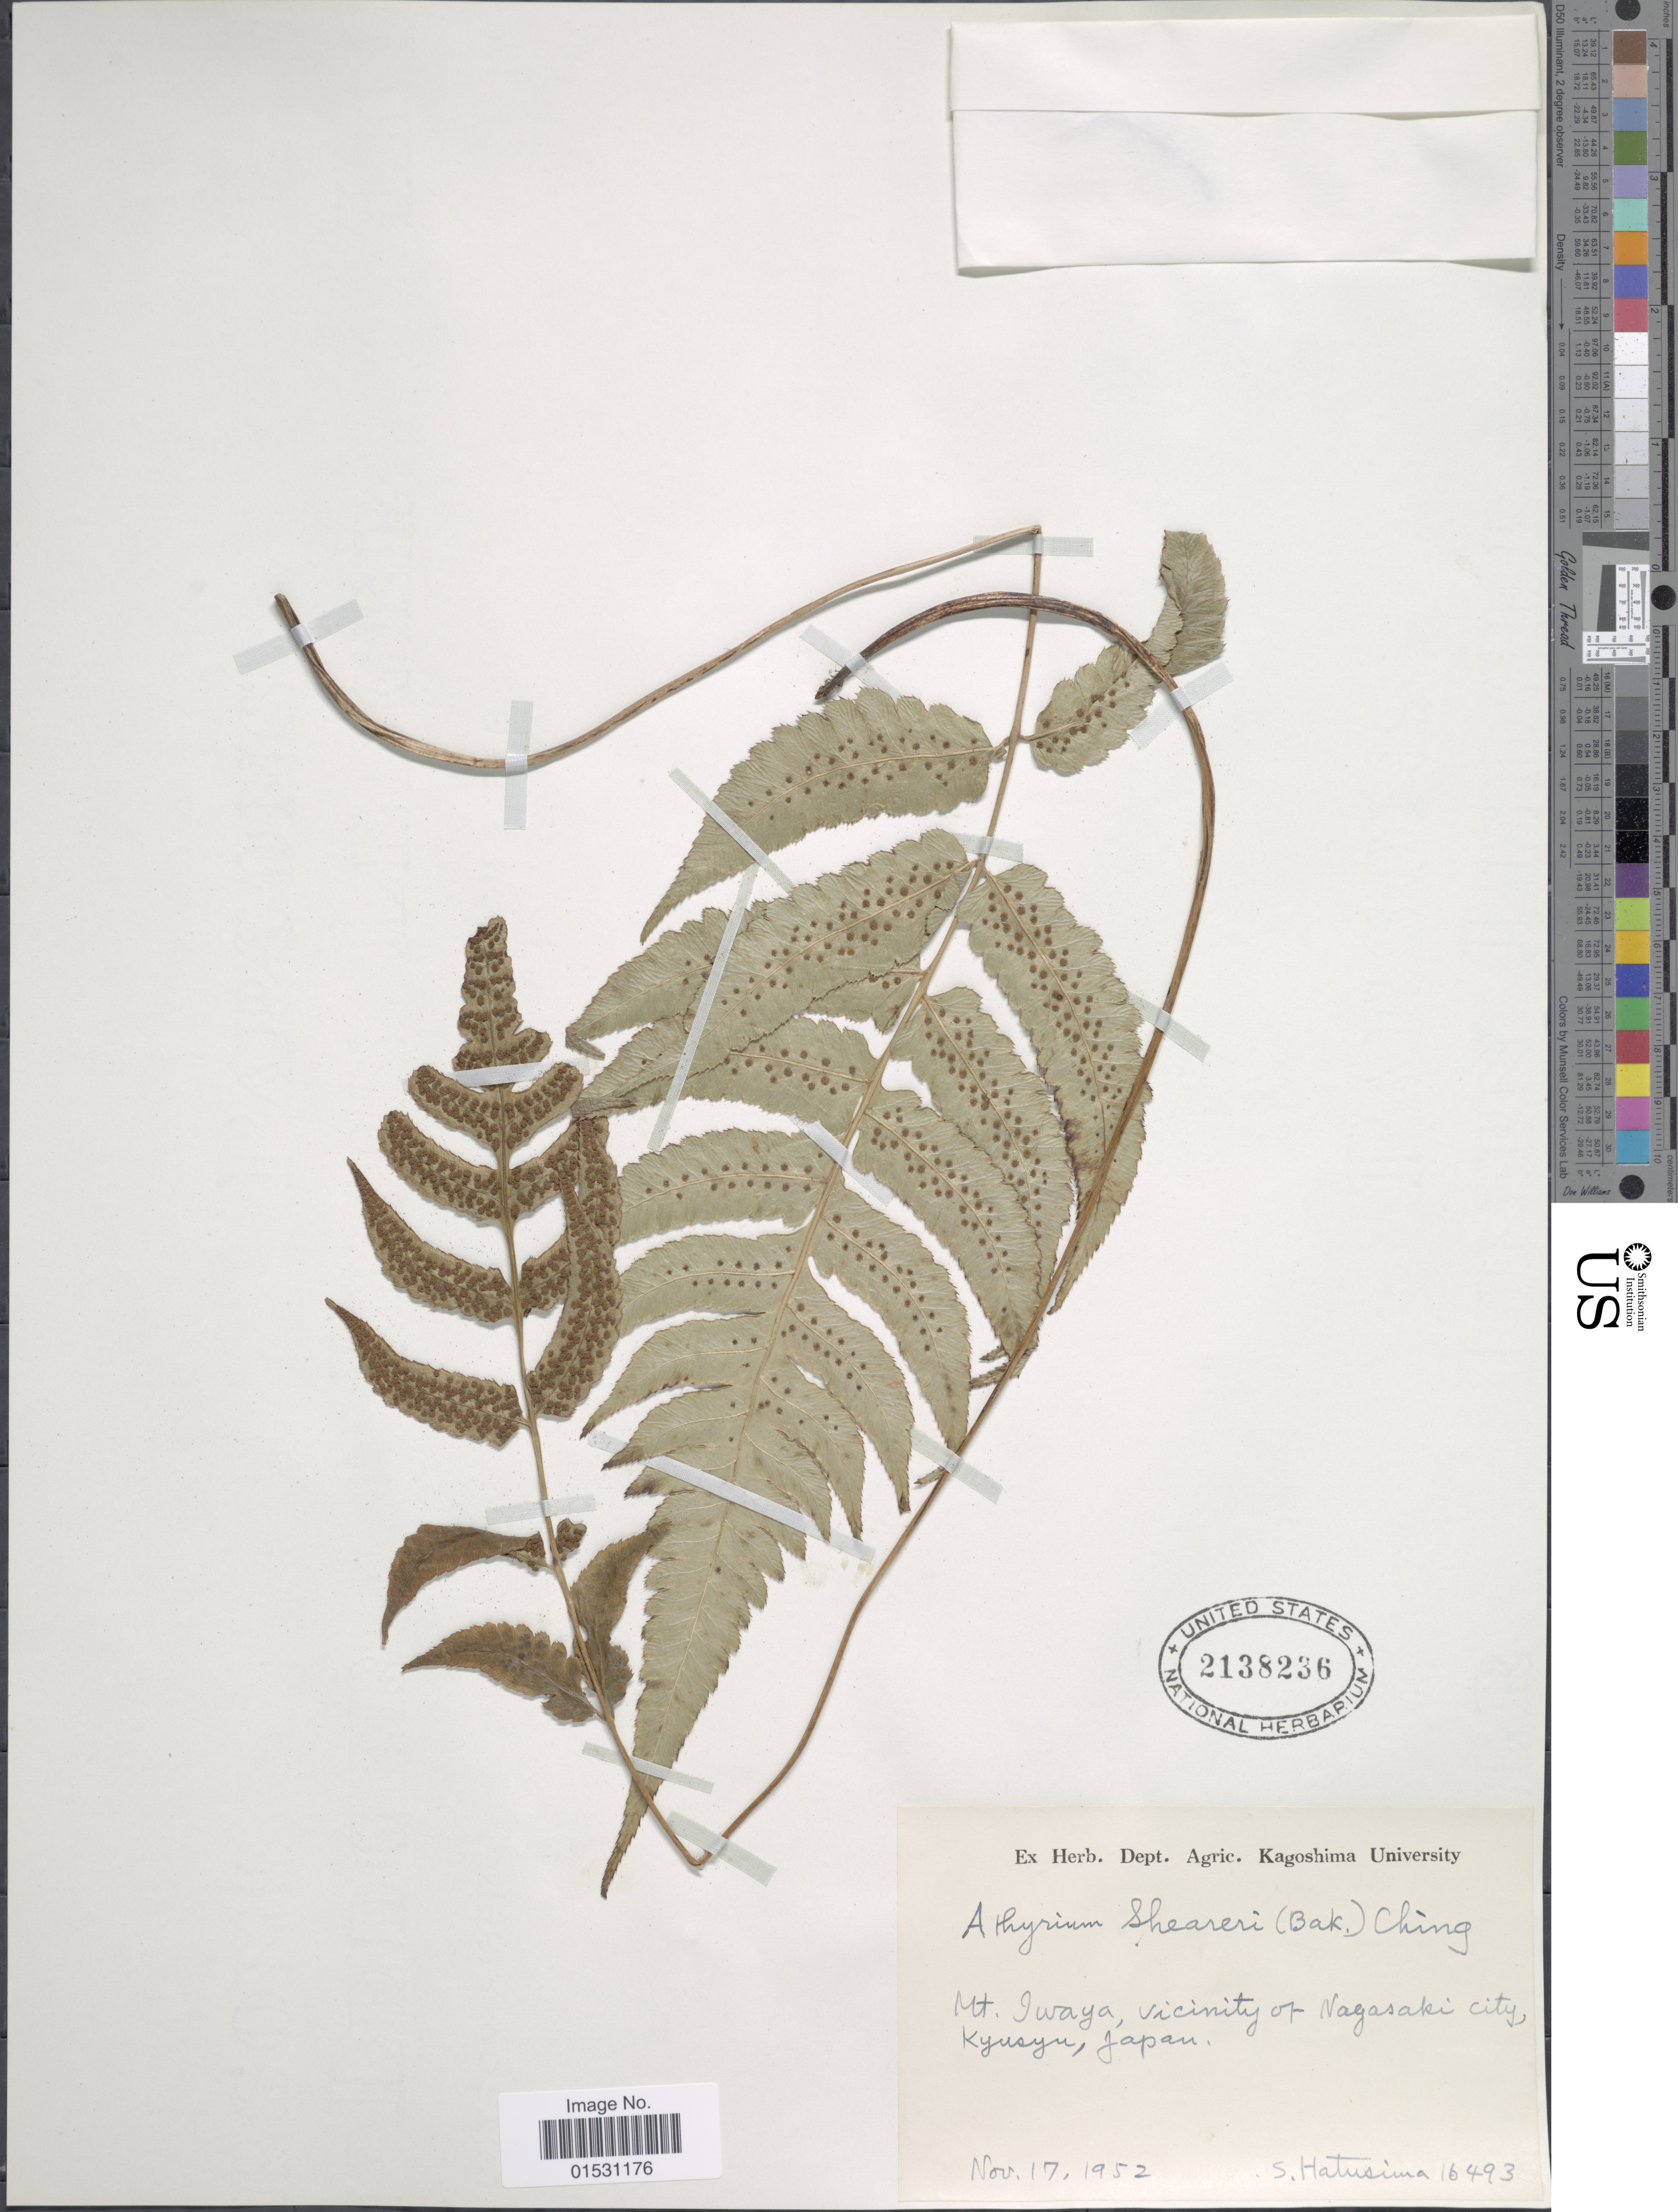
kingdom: Plantae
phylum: Tracheophyta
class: Polypodiopsida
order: Polypodiales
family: Athyriaceae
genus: Athyrium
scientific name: Athyrium sheareri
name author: (Baker)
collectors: S. Hatusima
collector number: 16493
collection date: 1952-11-17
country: Japan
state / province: Nagasaki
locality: Mt. Iwaya, vicinity of Nagasaki city, Kyusyu.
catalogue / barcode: US 2138236